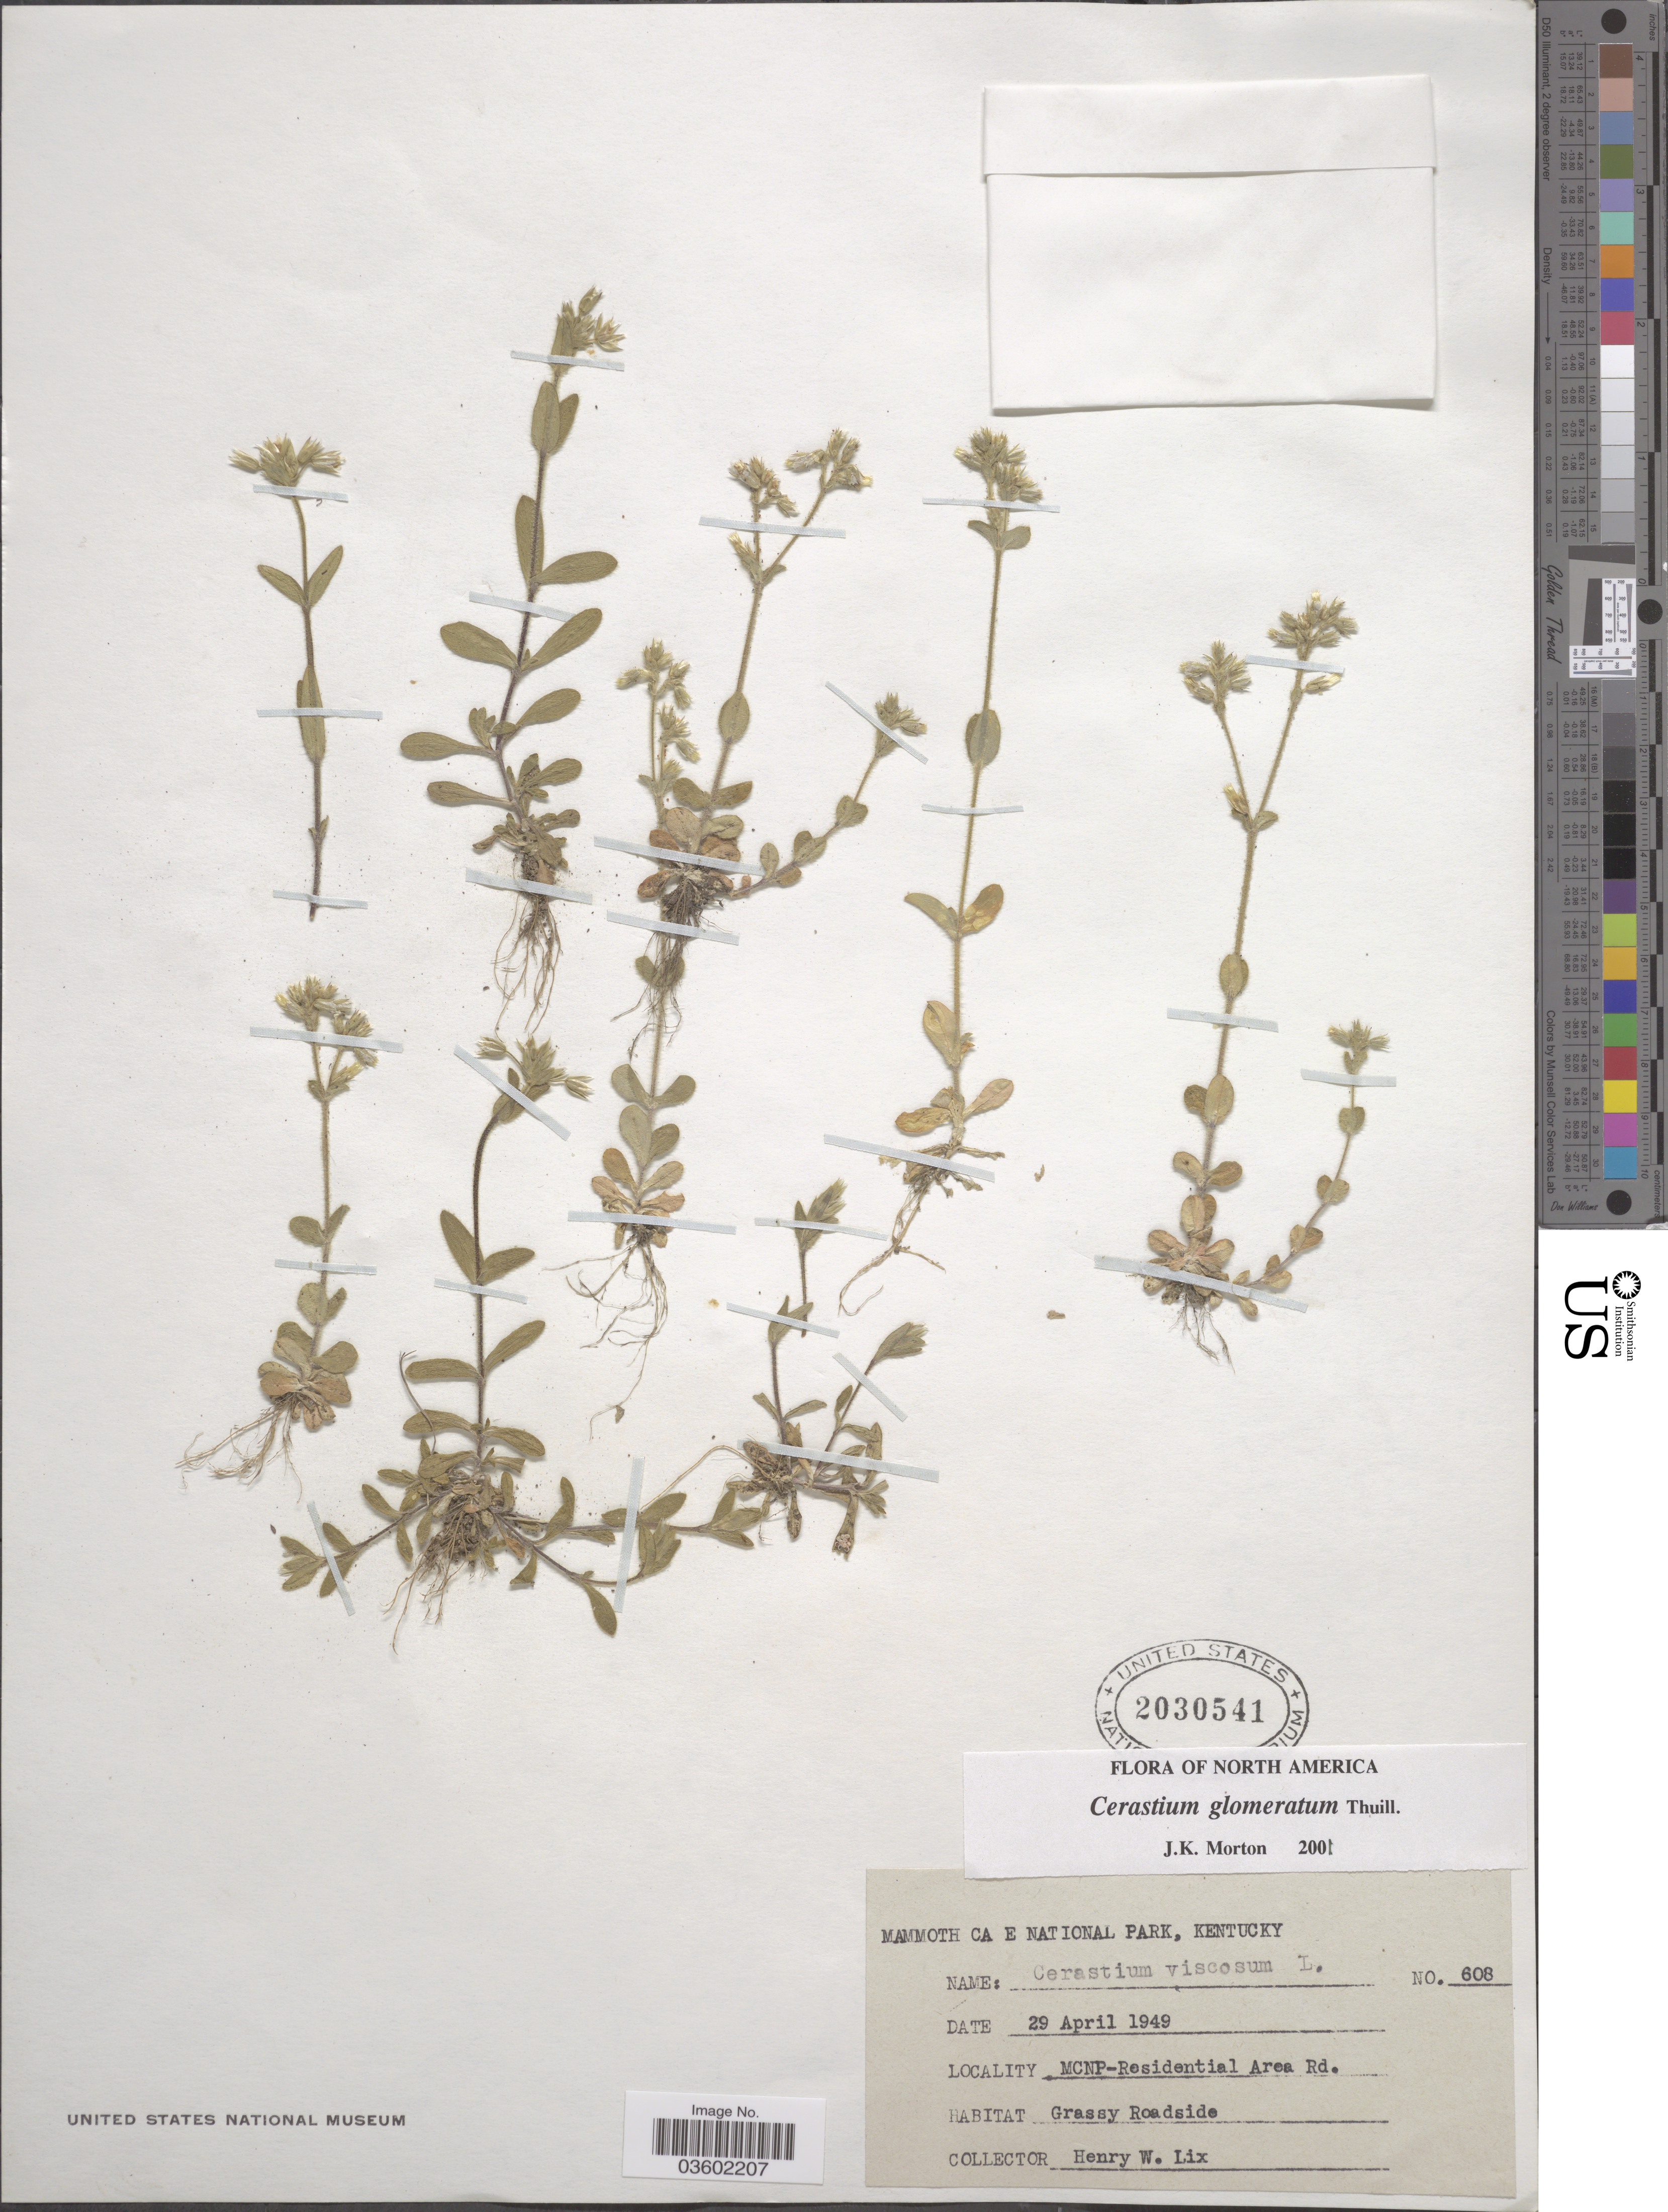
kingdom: Plantae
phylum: Tracheophyta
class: Magnoliopsida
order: Caryophyllales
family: Caryophyllaceae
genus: Cerastium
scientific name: Cerastium viscosum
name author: L.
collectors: H. W. Lix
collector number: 608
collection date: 1949-04-29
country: United States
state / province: Kentucky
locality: Mammoth Cae. National Park. MCNP-Residential Area Rd.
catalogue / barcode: US 2030541